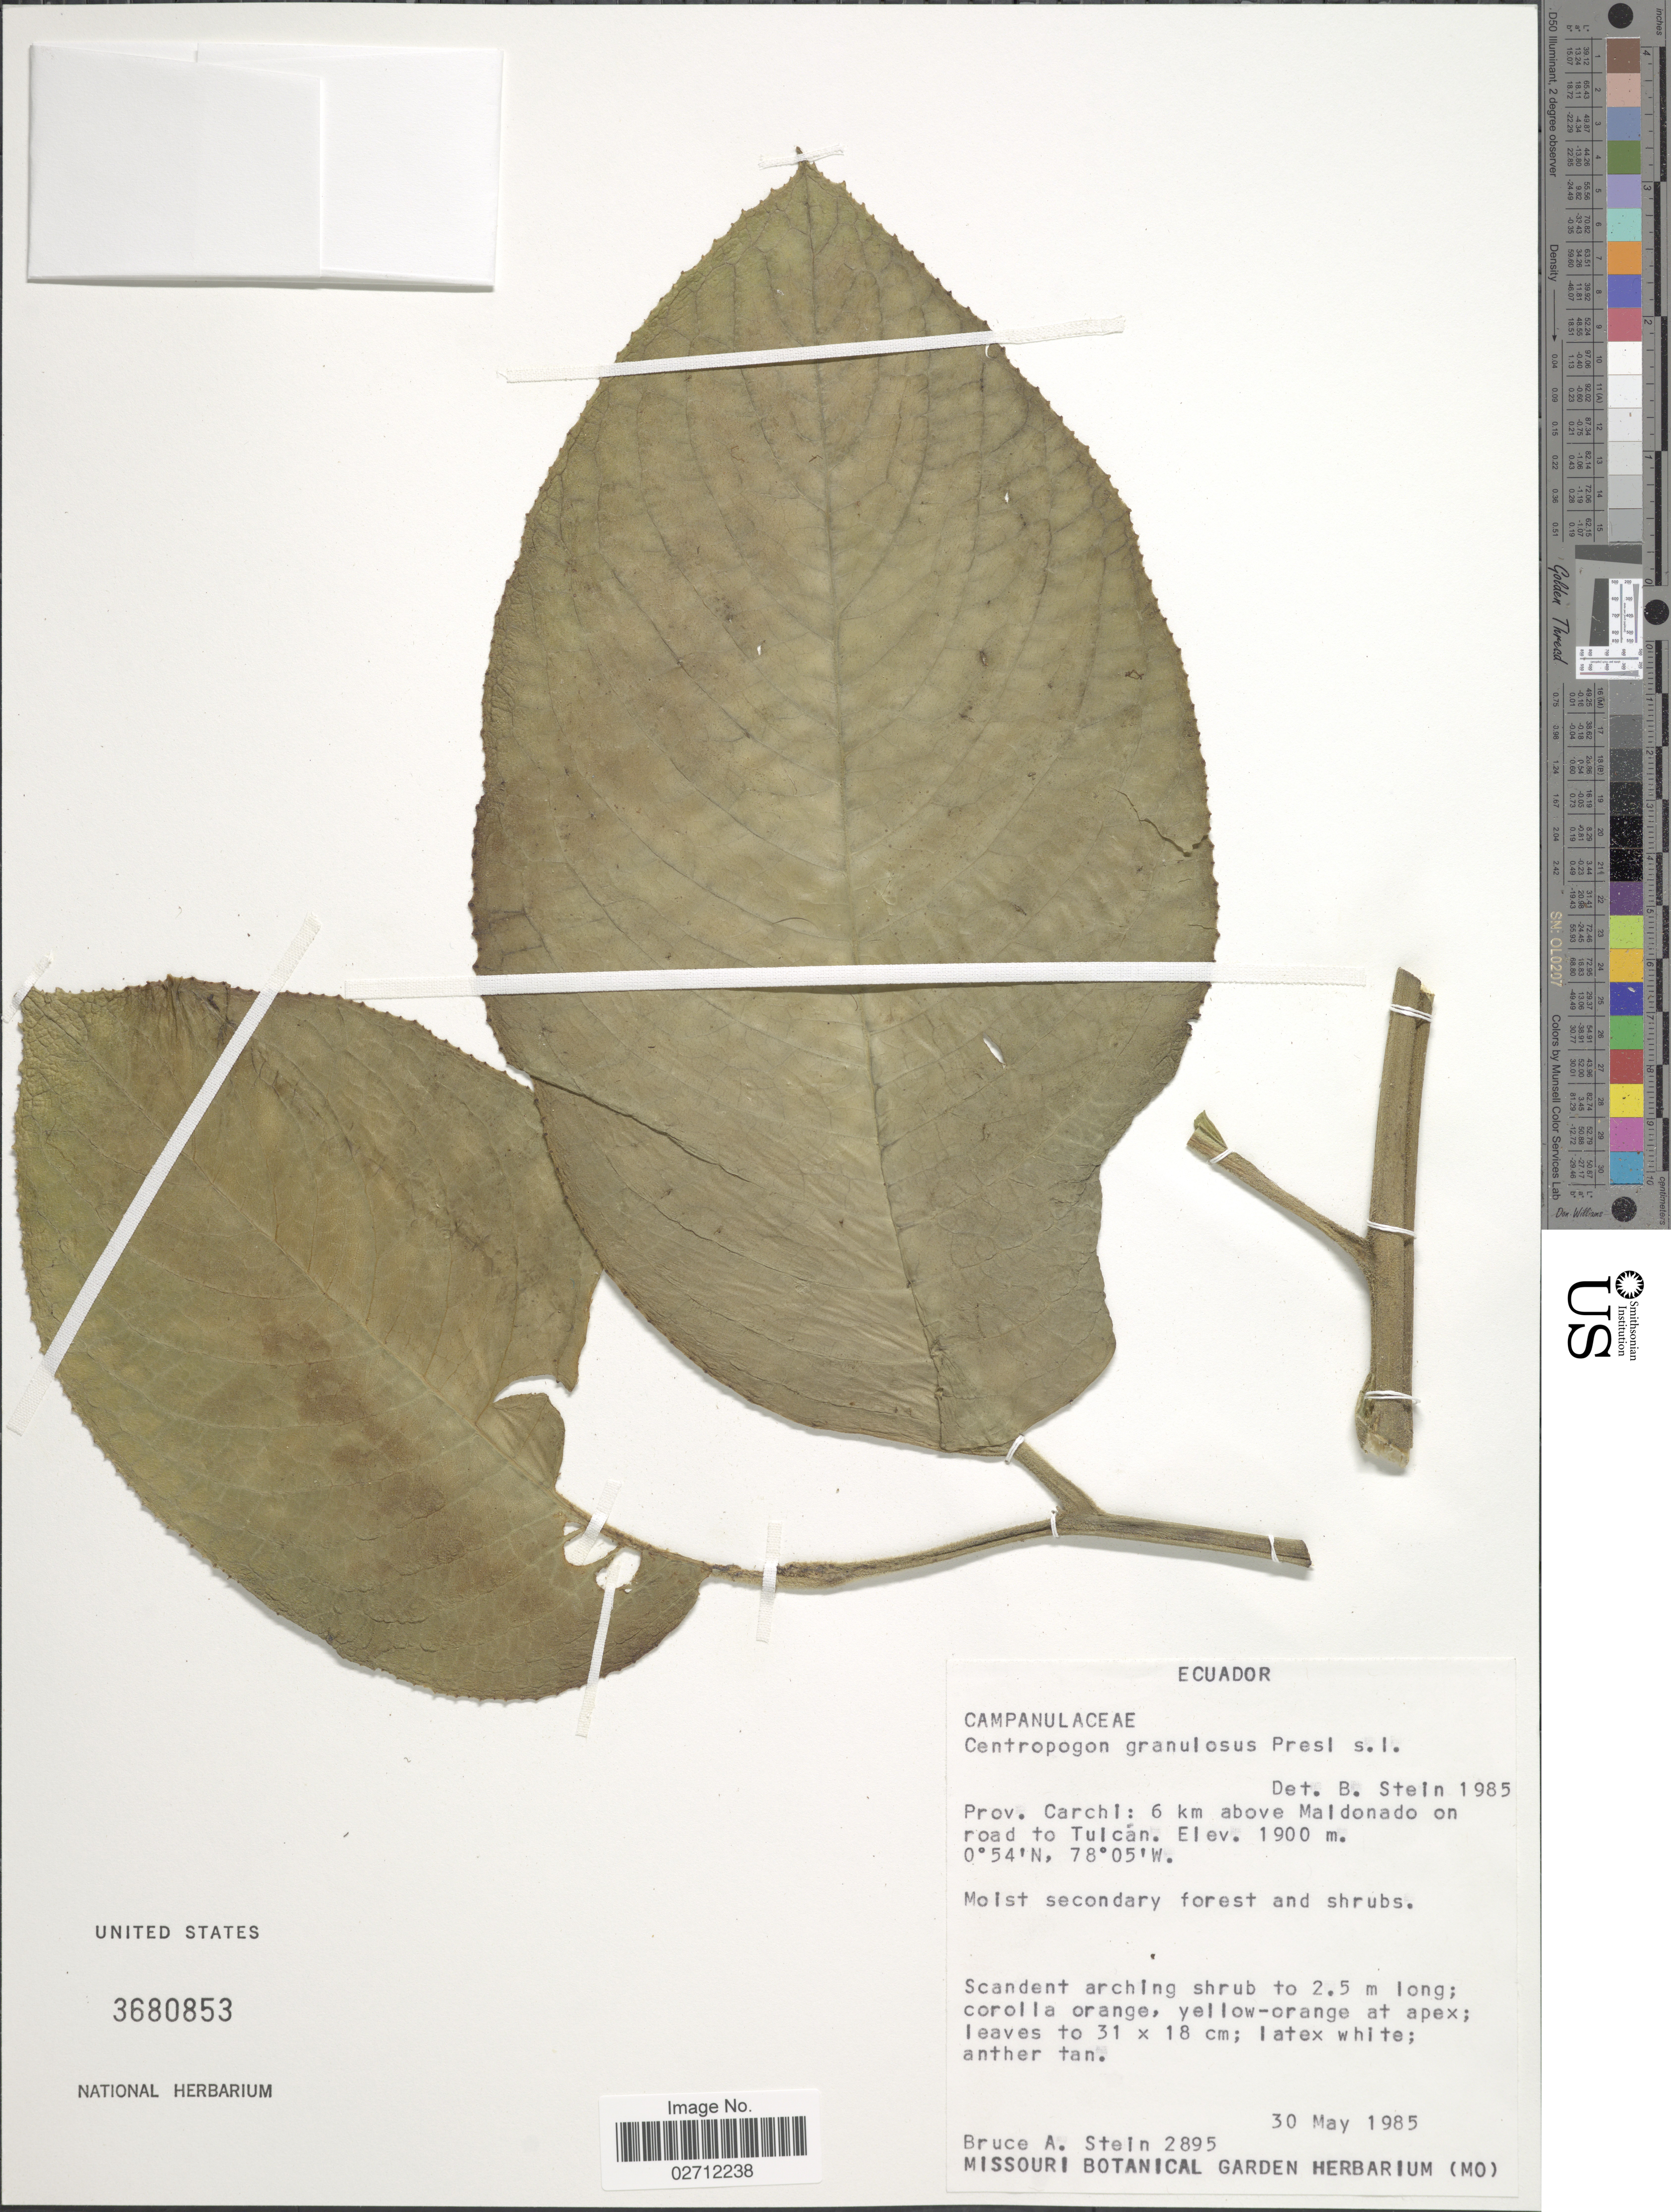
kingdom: Plantae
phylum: Tracheophyta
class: Magnoliopsida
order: Asterales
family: Campanulaceae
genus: Centropogon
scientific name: Centropogon granulosus subsp. granulosus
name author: C. Presl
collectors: B. A. Stein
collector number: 2895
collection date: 1985-05-30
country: Ecuador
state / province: Carchi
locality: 6 km above Maldonado on road to Tulcan.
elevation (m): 1900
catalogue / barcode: US 3680853